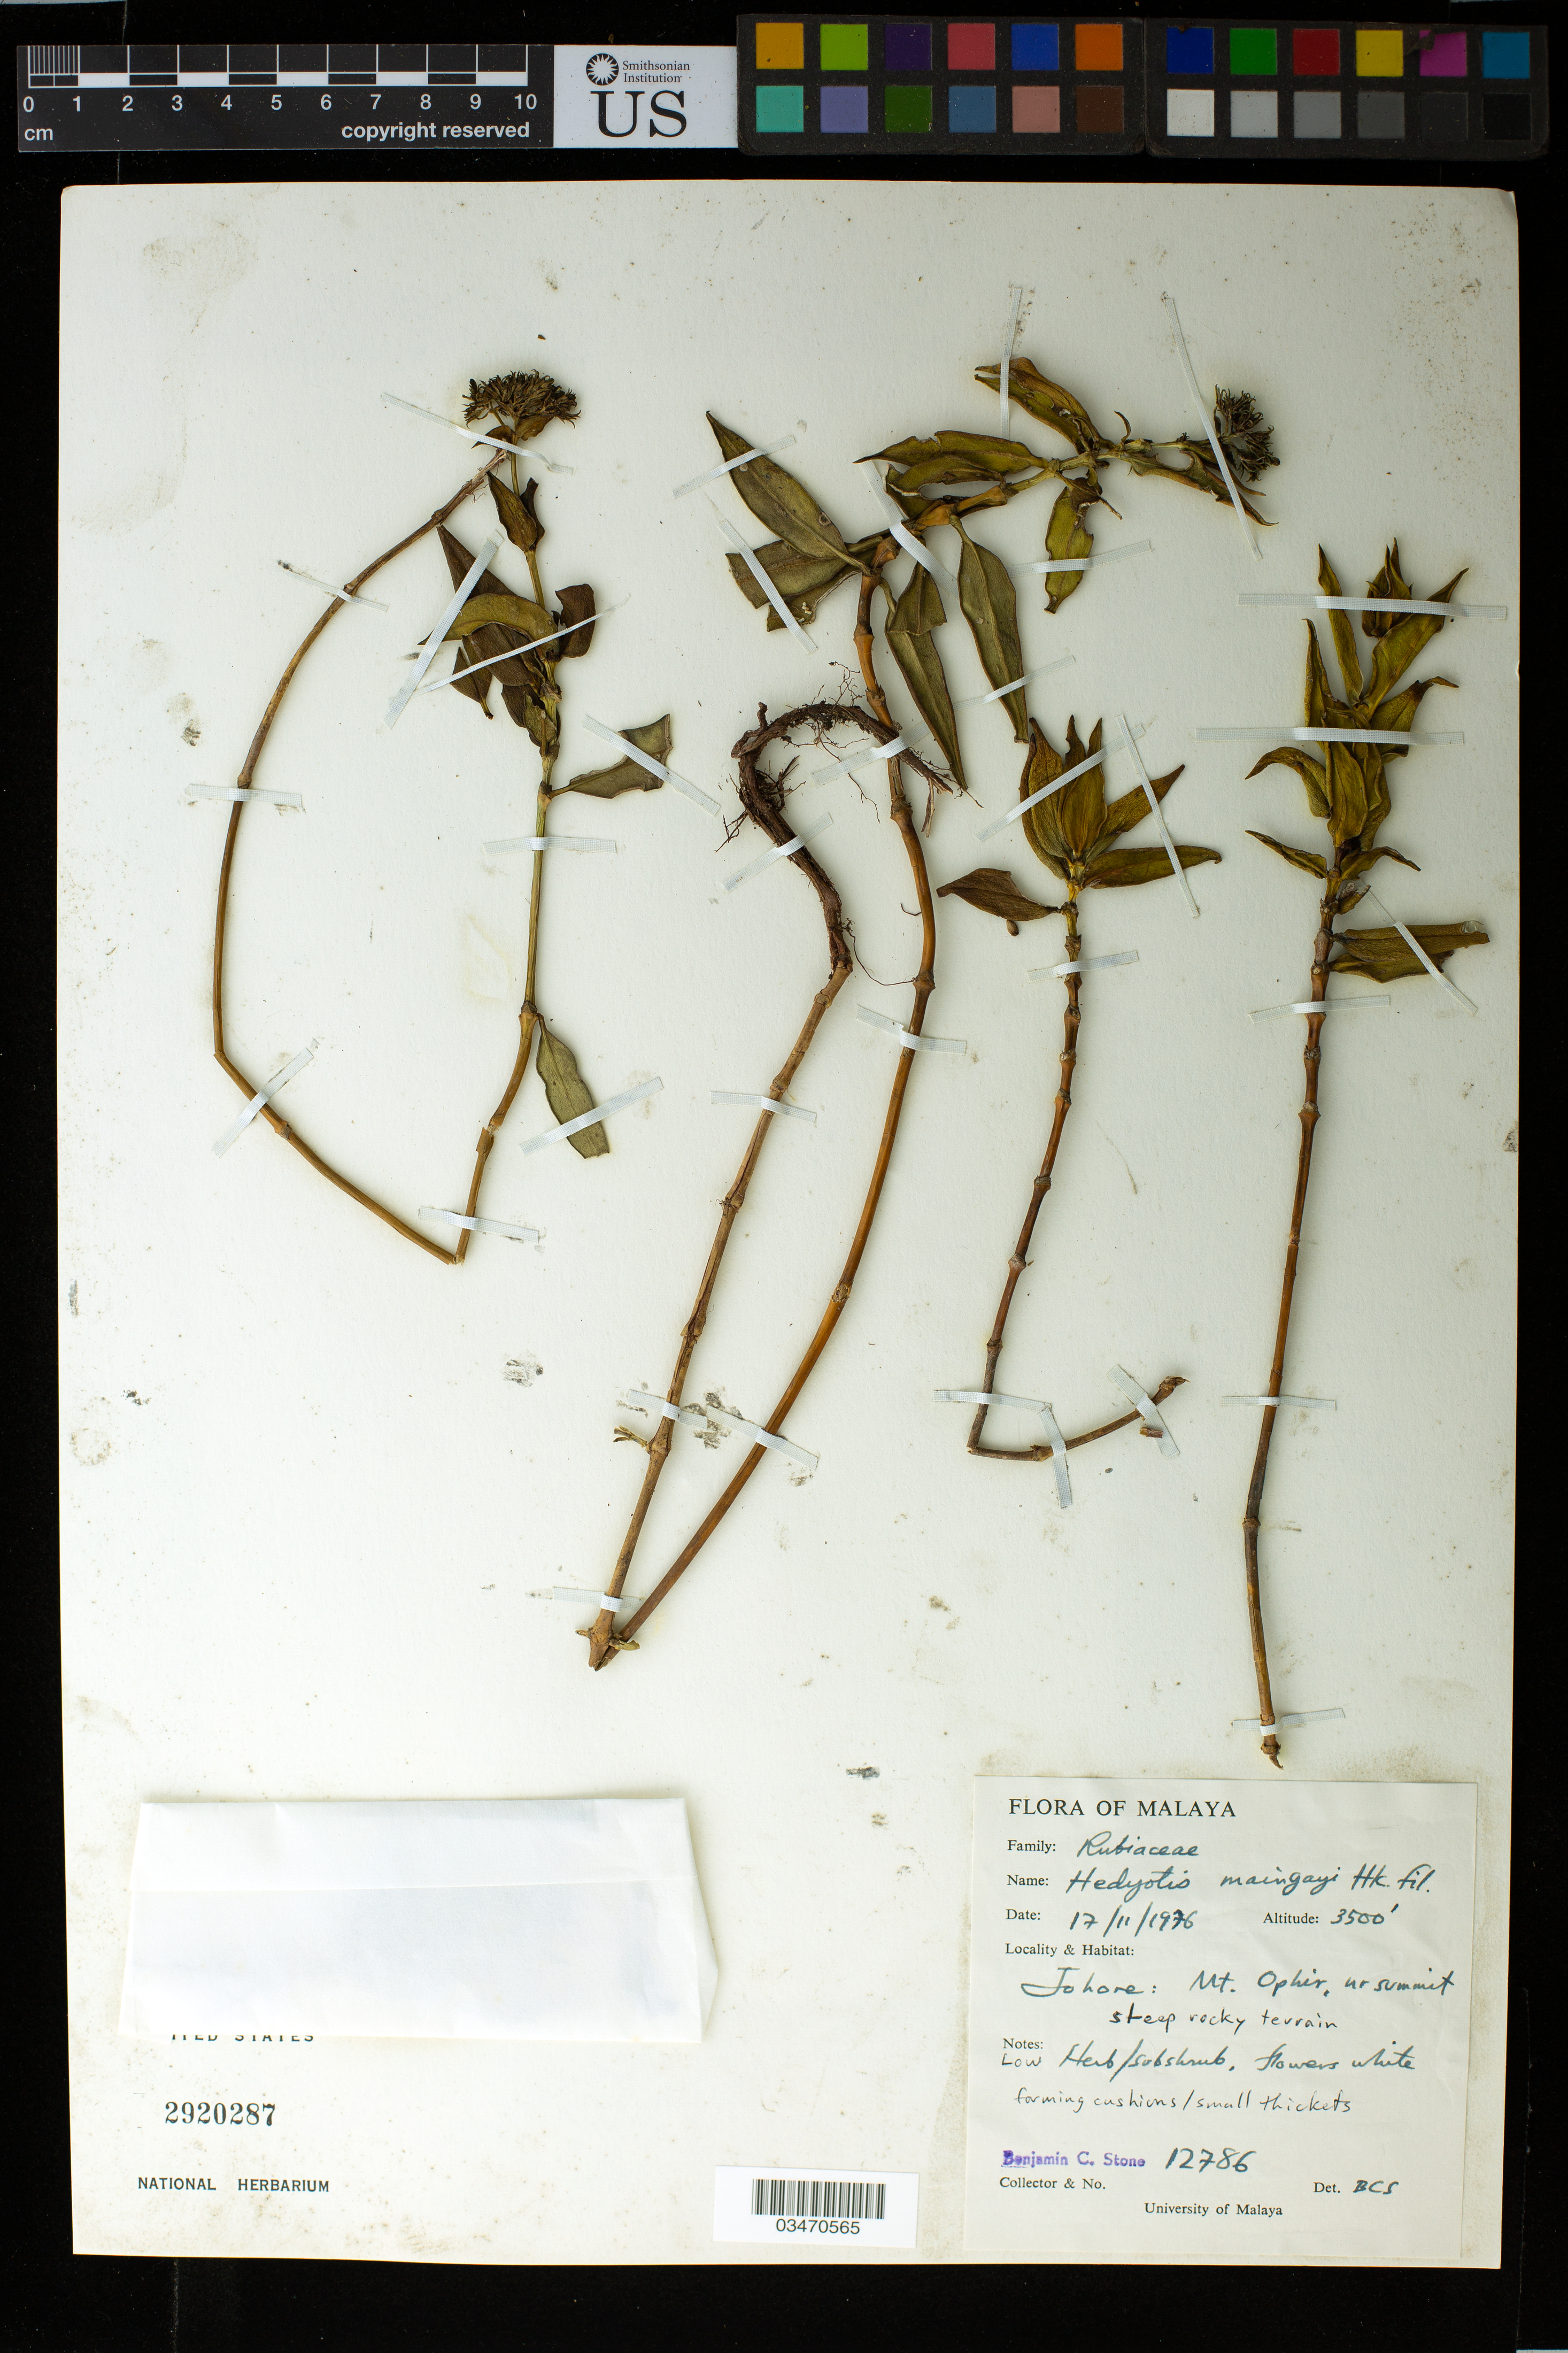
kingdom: Plantae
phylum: Tracheophyta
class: Magnoliopsida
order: Gentianales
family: Rubiaceae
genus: Hedyotis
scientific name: Hedyotis maingayi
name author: Hook. f.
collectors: B. C. Stone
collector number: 12786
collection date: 1976-11-17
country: Malaysia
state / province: Johor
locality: Johor: Mt. Ophir, near summit.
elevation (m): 1067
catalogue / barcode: US 2920287